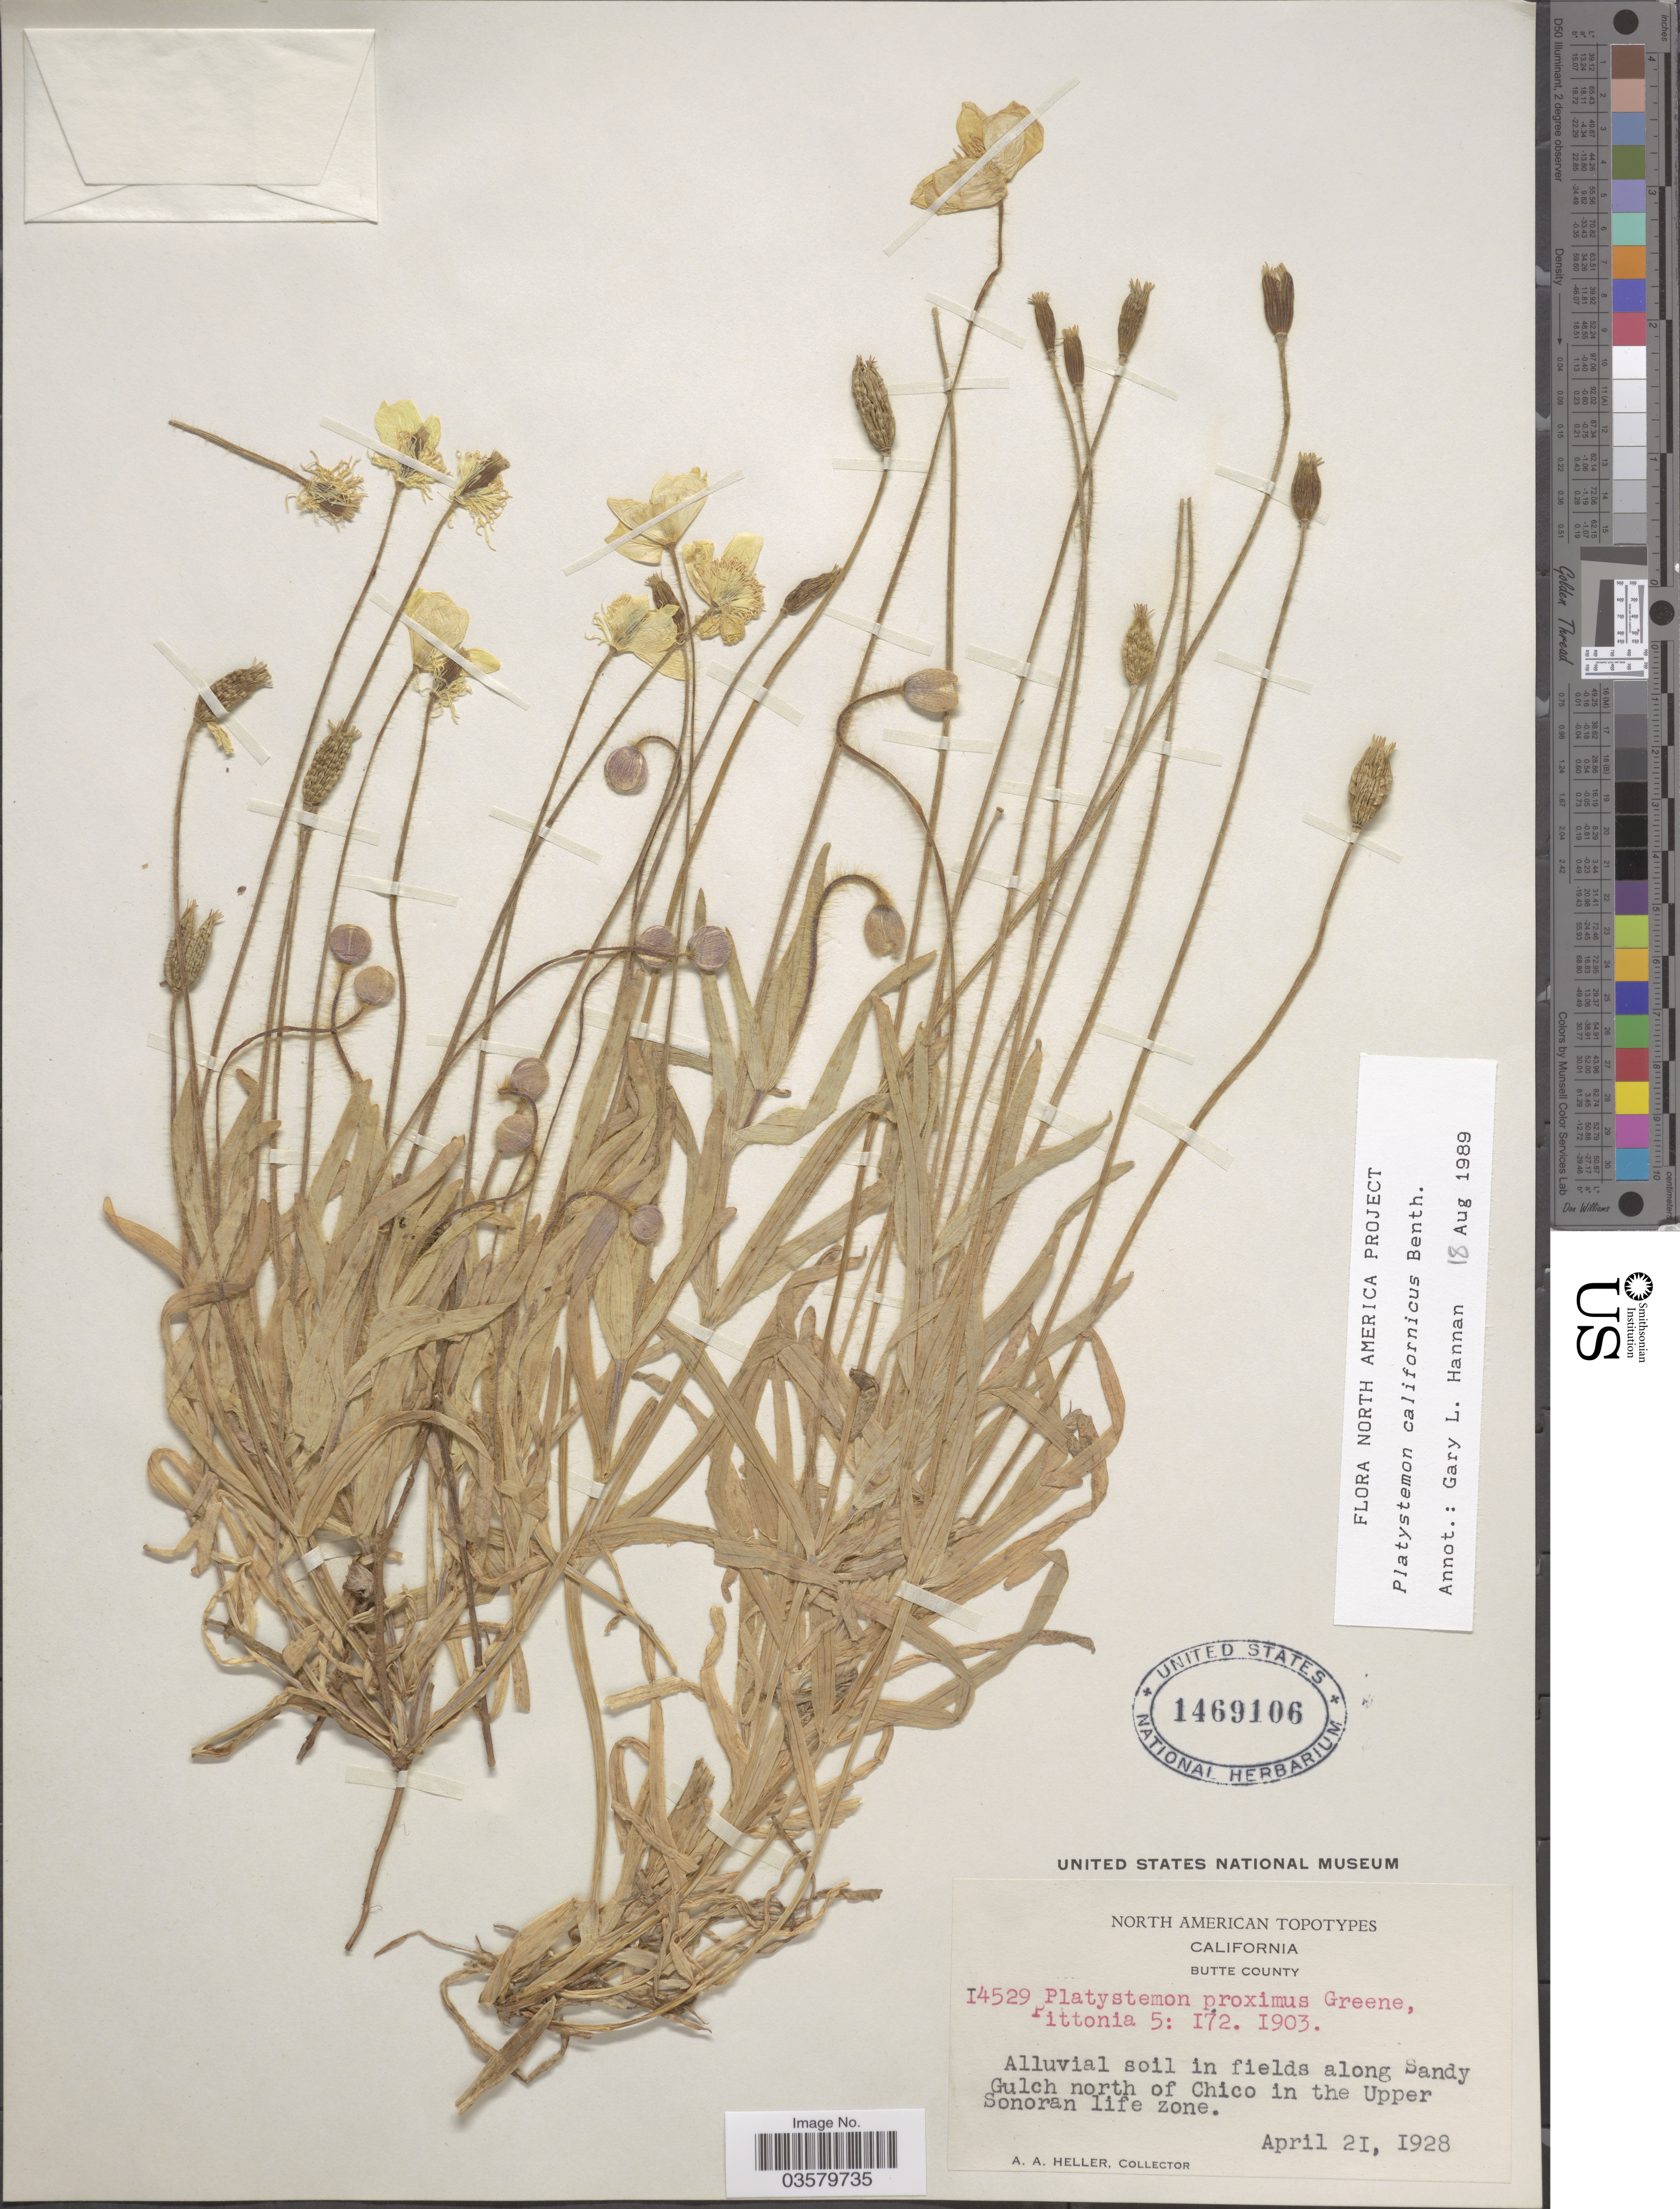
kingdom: Plantae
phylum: Tracheophyta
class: Magnoliopsida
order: Ranunculales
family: Papaveraceae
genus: Platystemon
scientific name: Platystemon californicus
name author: Benth.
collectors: A. A. Heller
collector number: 14529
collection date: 1928-04-21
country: United States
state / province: California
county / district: Butte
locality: Butte County. In fields along Sandy Gulch north of Chico in the Upper Sonoran life zone.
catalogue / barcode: US 1469106